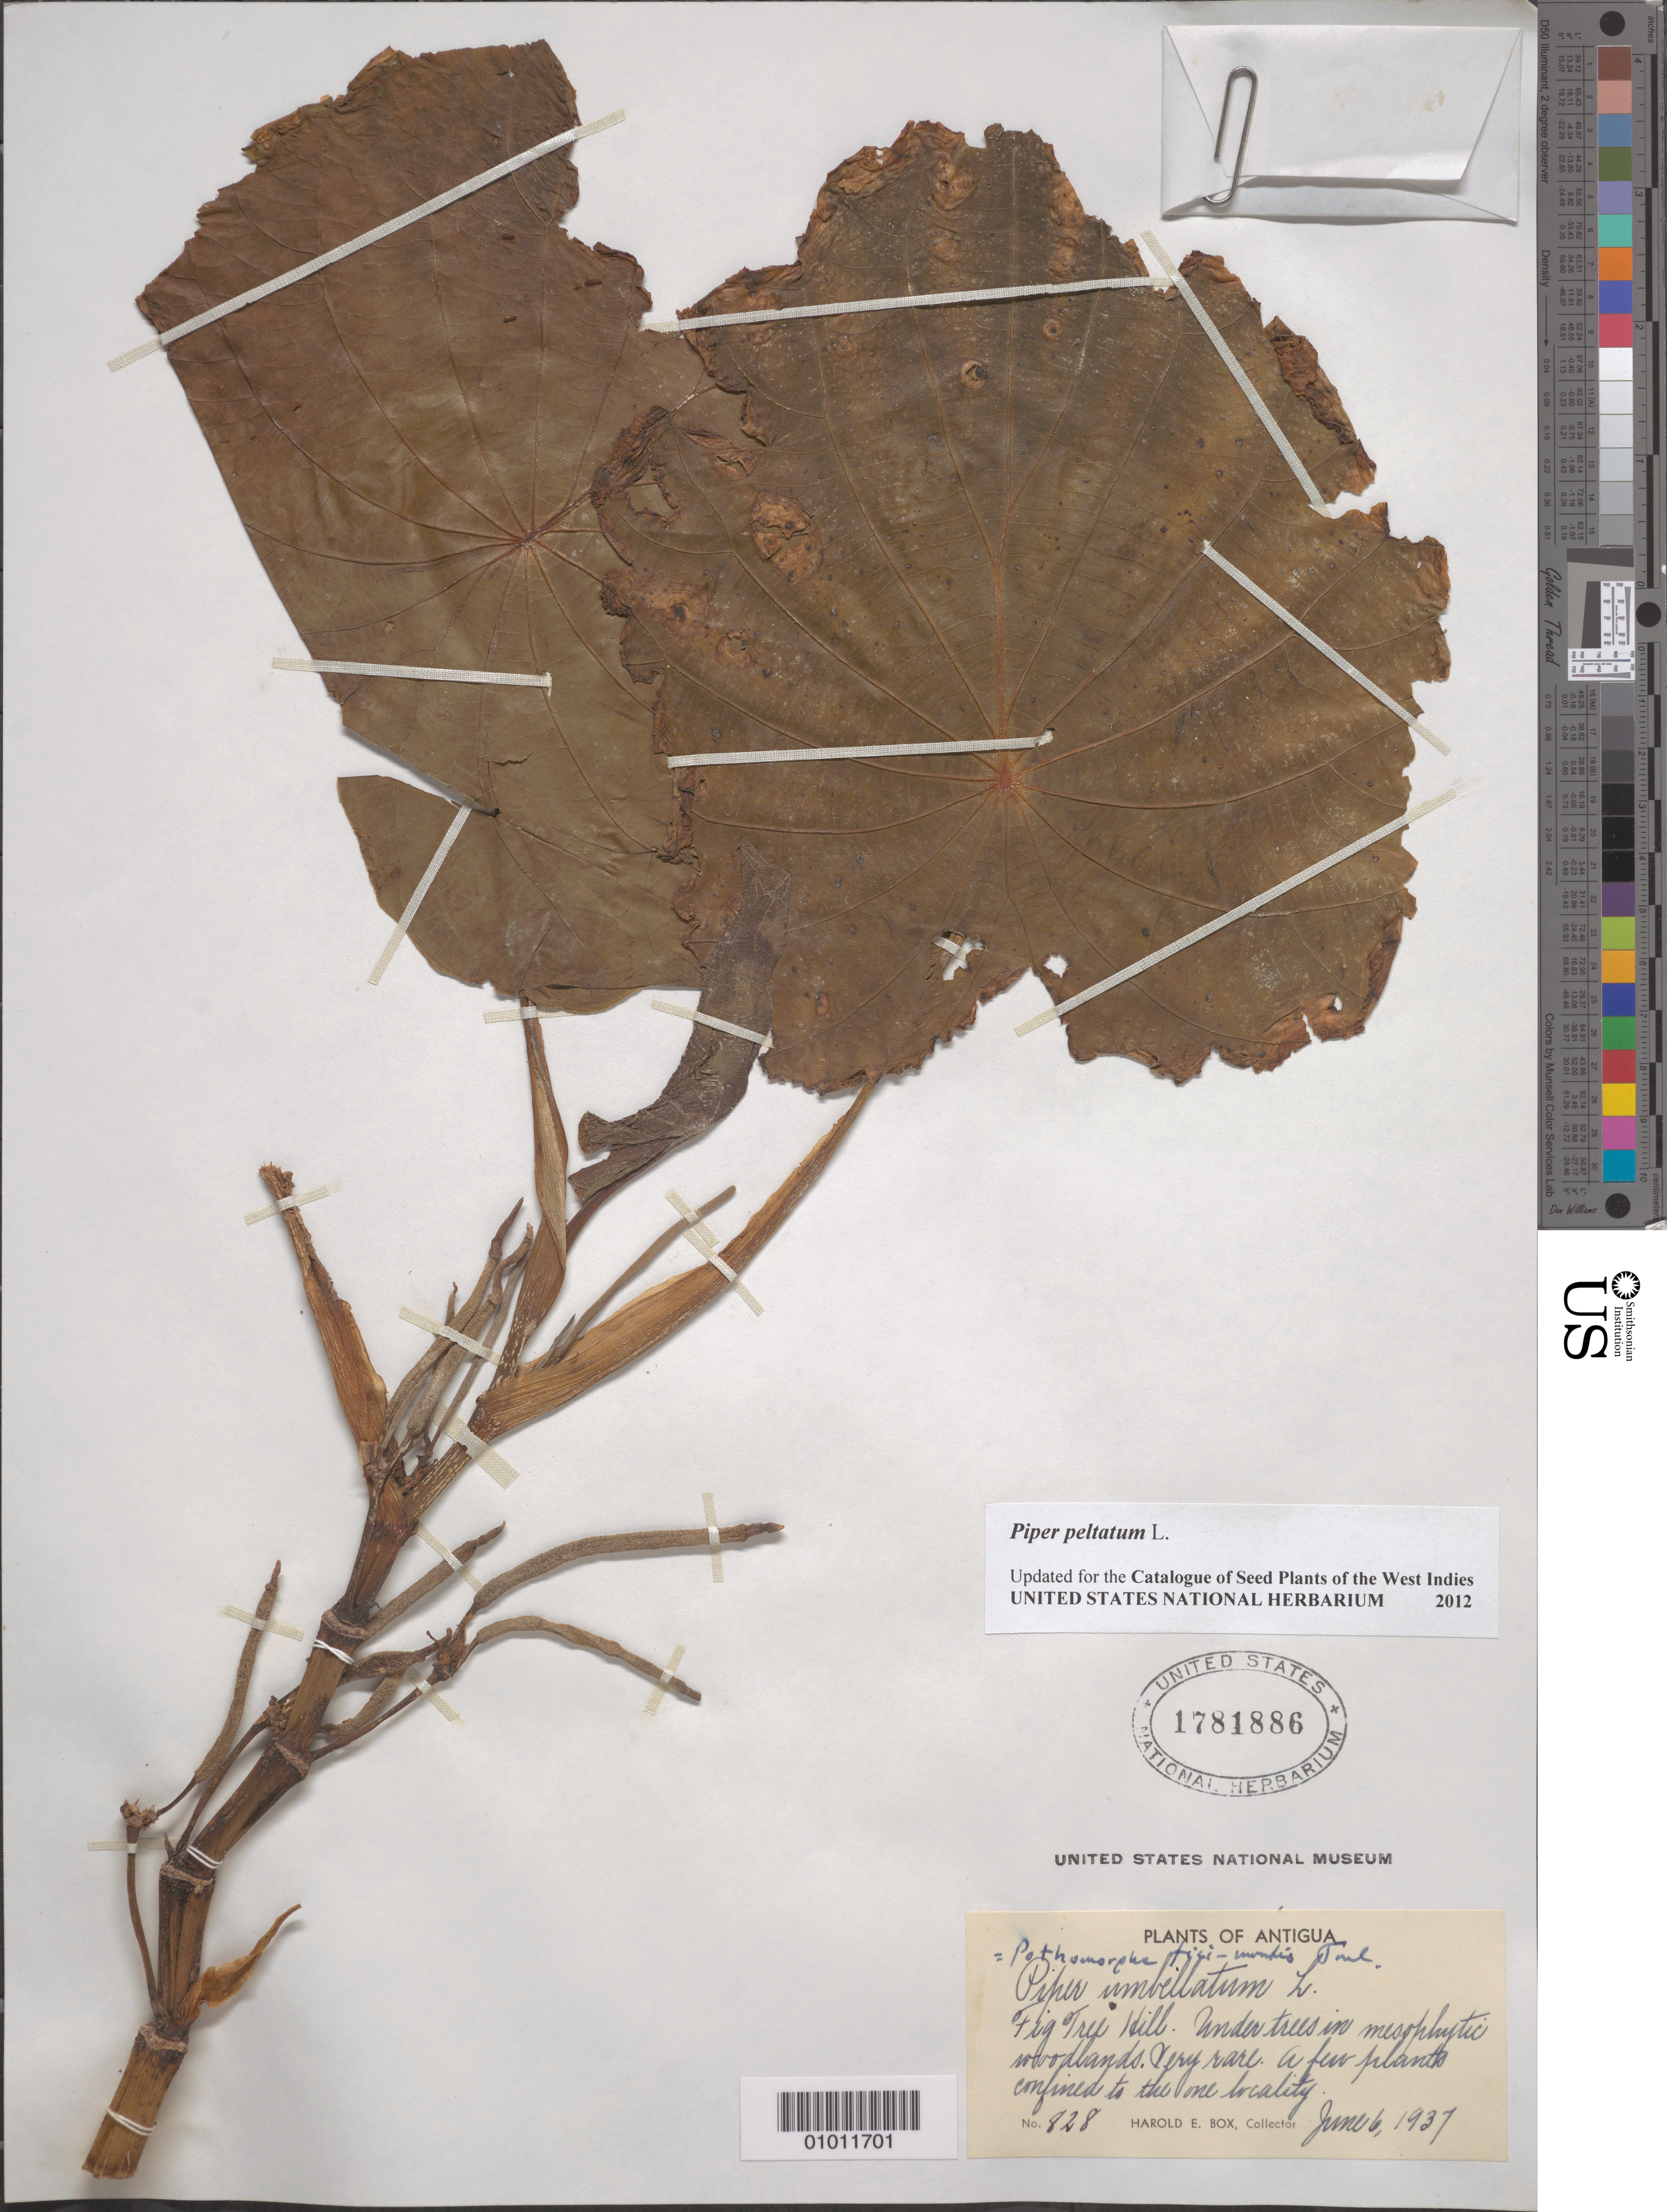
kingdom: Plantae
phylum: Tracheophyta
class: Magnoliopsida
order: Piperales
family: Piperaceae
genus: Piper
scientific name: Piper peltatum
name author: L.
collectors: H. E. Box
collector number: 828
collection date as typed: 06 Jun 1937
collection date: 1937-06-06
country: Antigua and Barbuda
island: Leeward Is.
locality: Antigua; under trees in mesophytic woodlands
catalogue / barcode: US 1781886